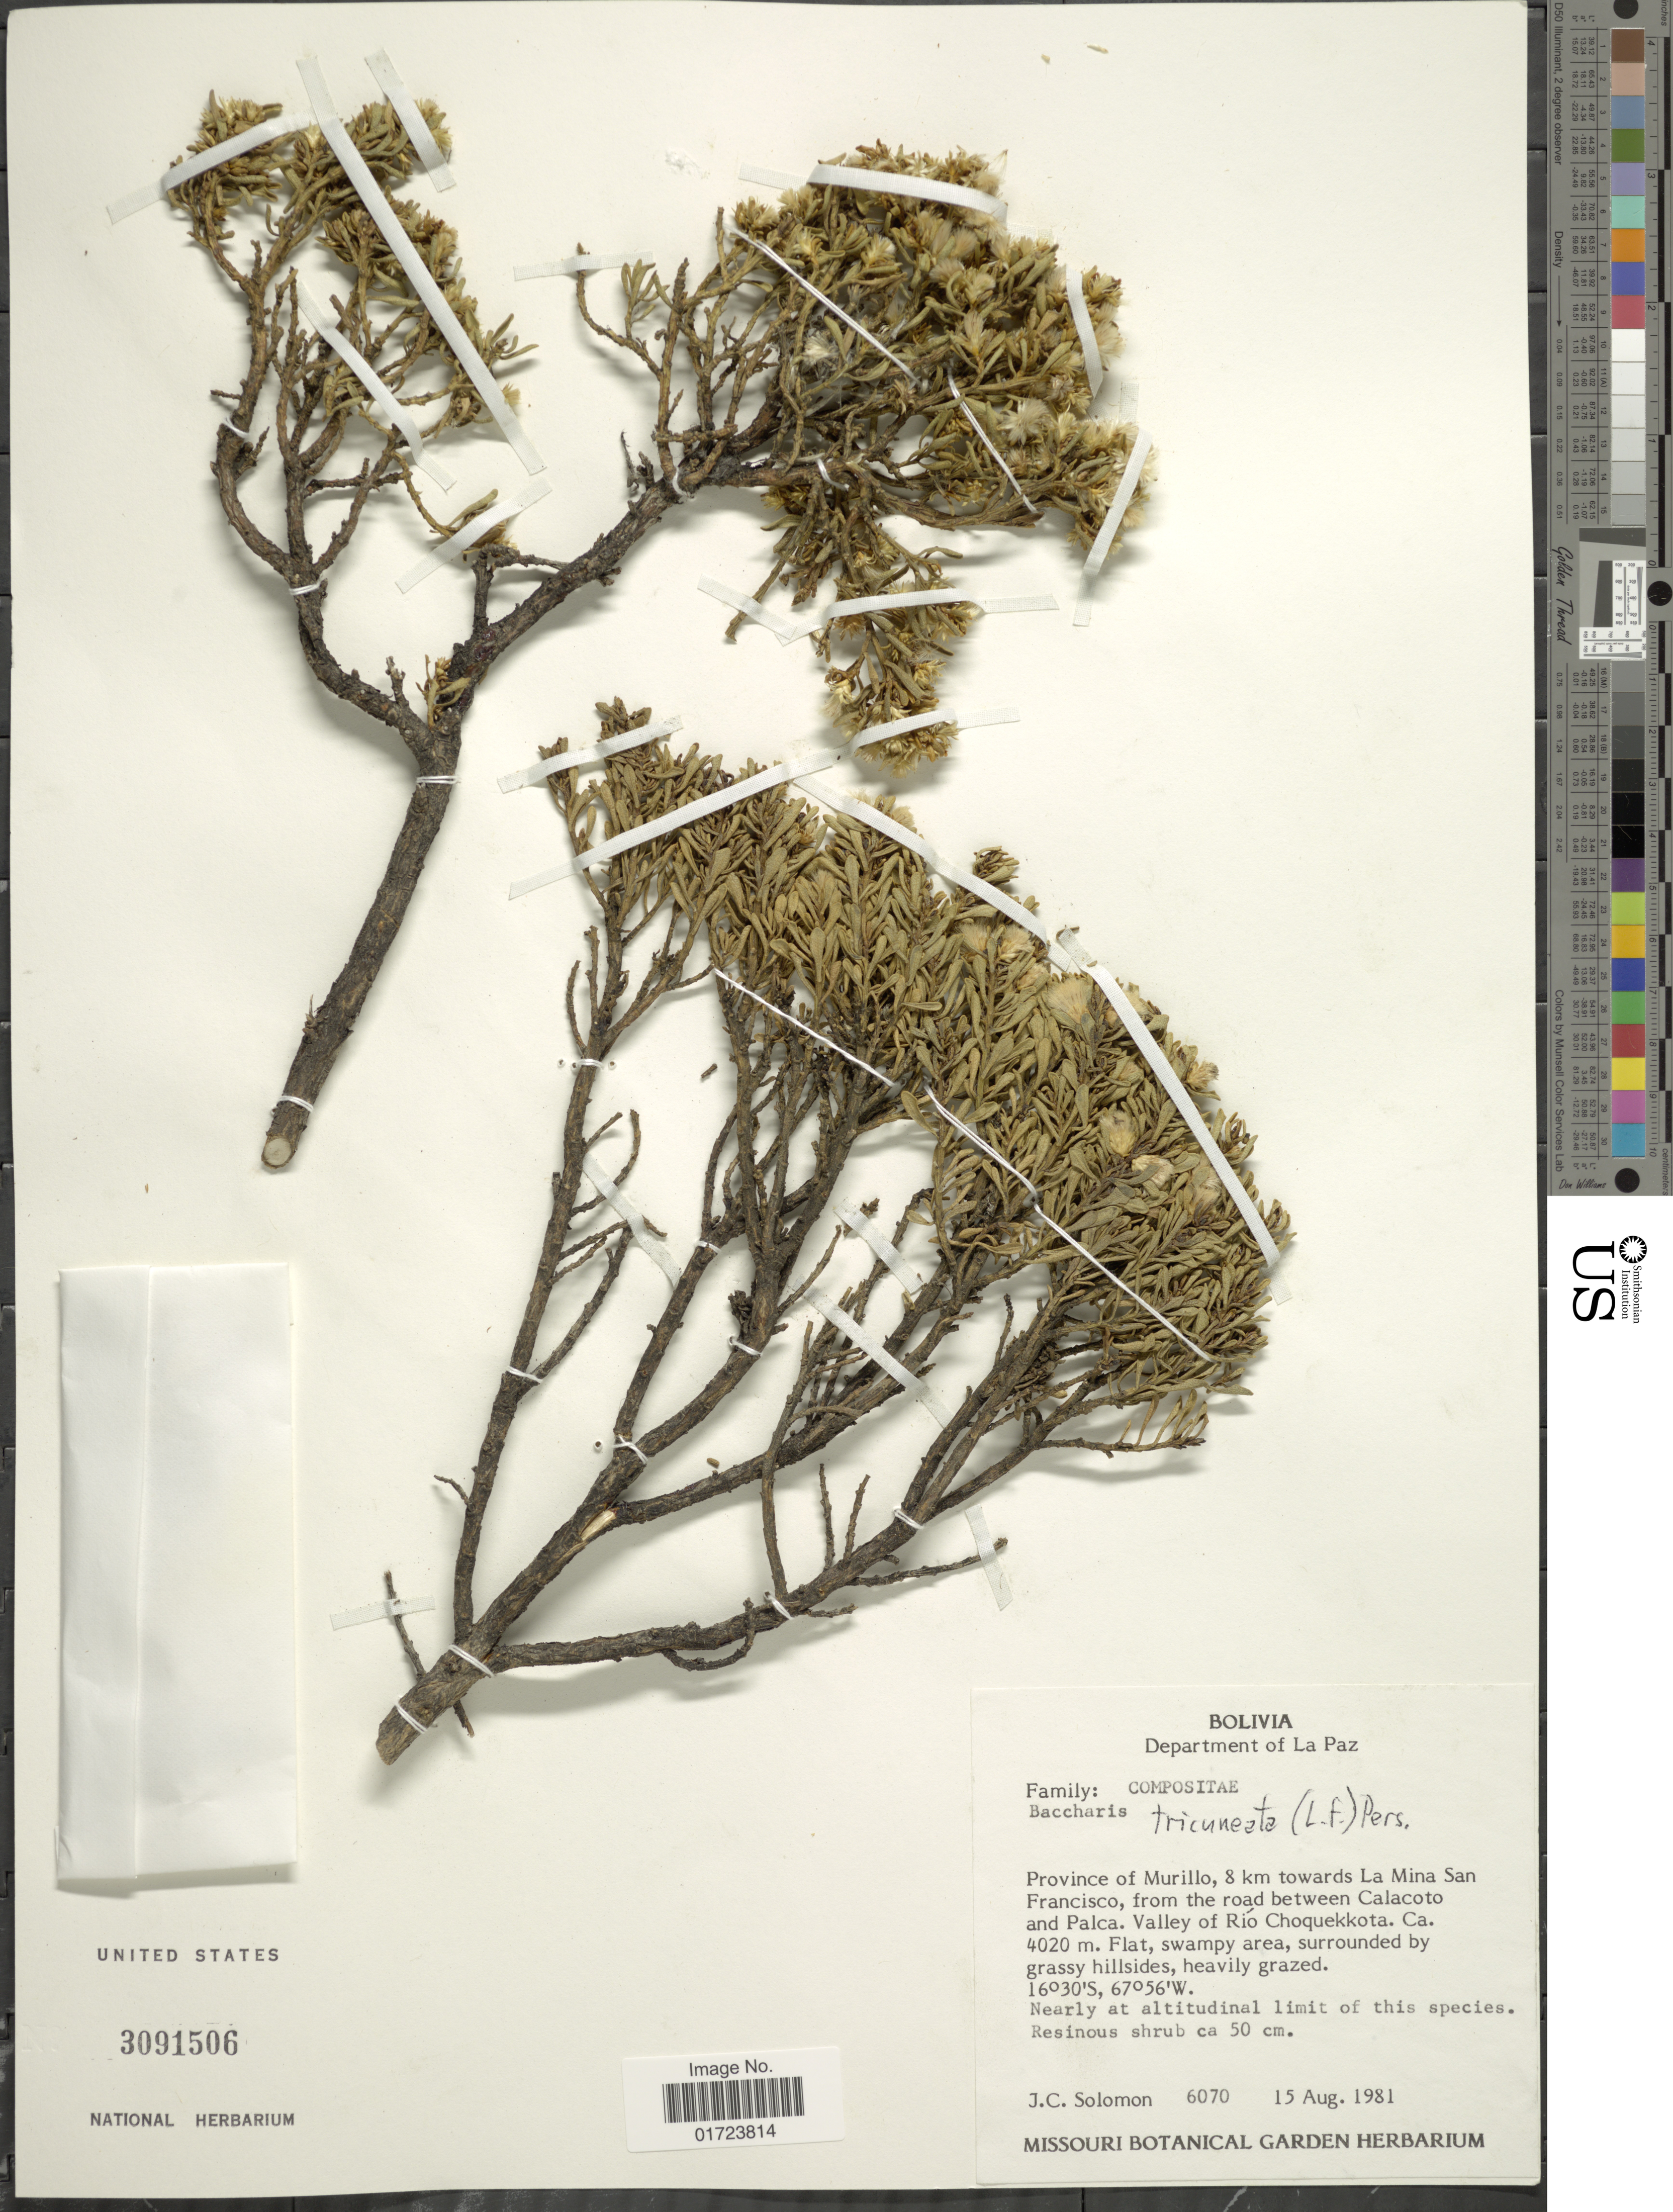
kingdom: Plantae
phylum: Tracheophyta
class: Magnoliopsida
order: Asterales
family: Asteraceae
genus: Baccharis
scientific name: Baccharis tricuneata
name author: (L. f.) Pers.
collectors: J. C. Solomon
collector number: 6070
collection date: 1981-08-15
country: Bolivia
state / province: La Paz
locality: Department of La Paz. Province of Murillo, 8 km towards La Mina San Francisco, from the road between Calacoto and Palca. Valley of Rio Choquekkota.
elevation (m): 4020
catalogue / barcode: US 3091506